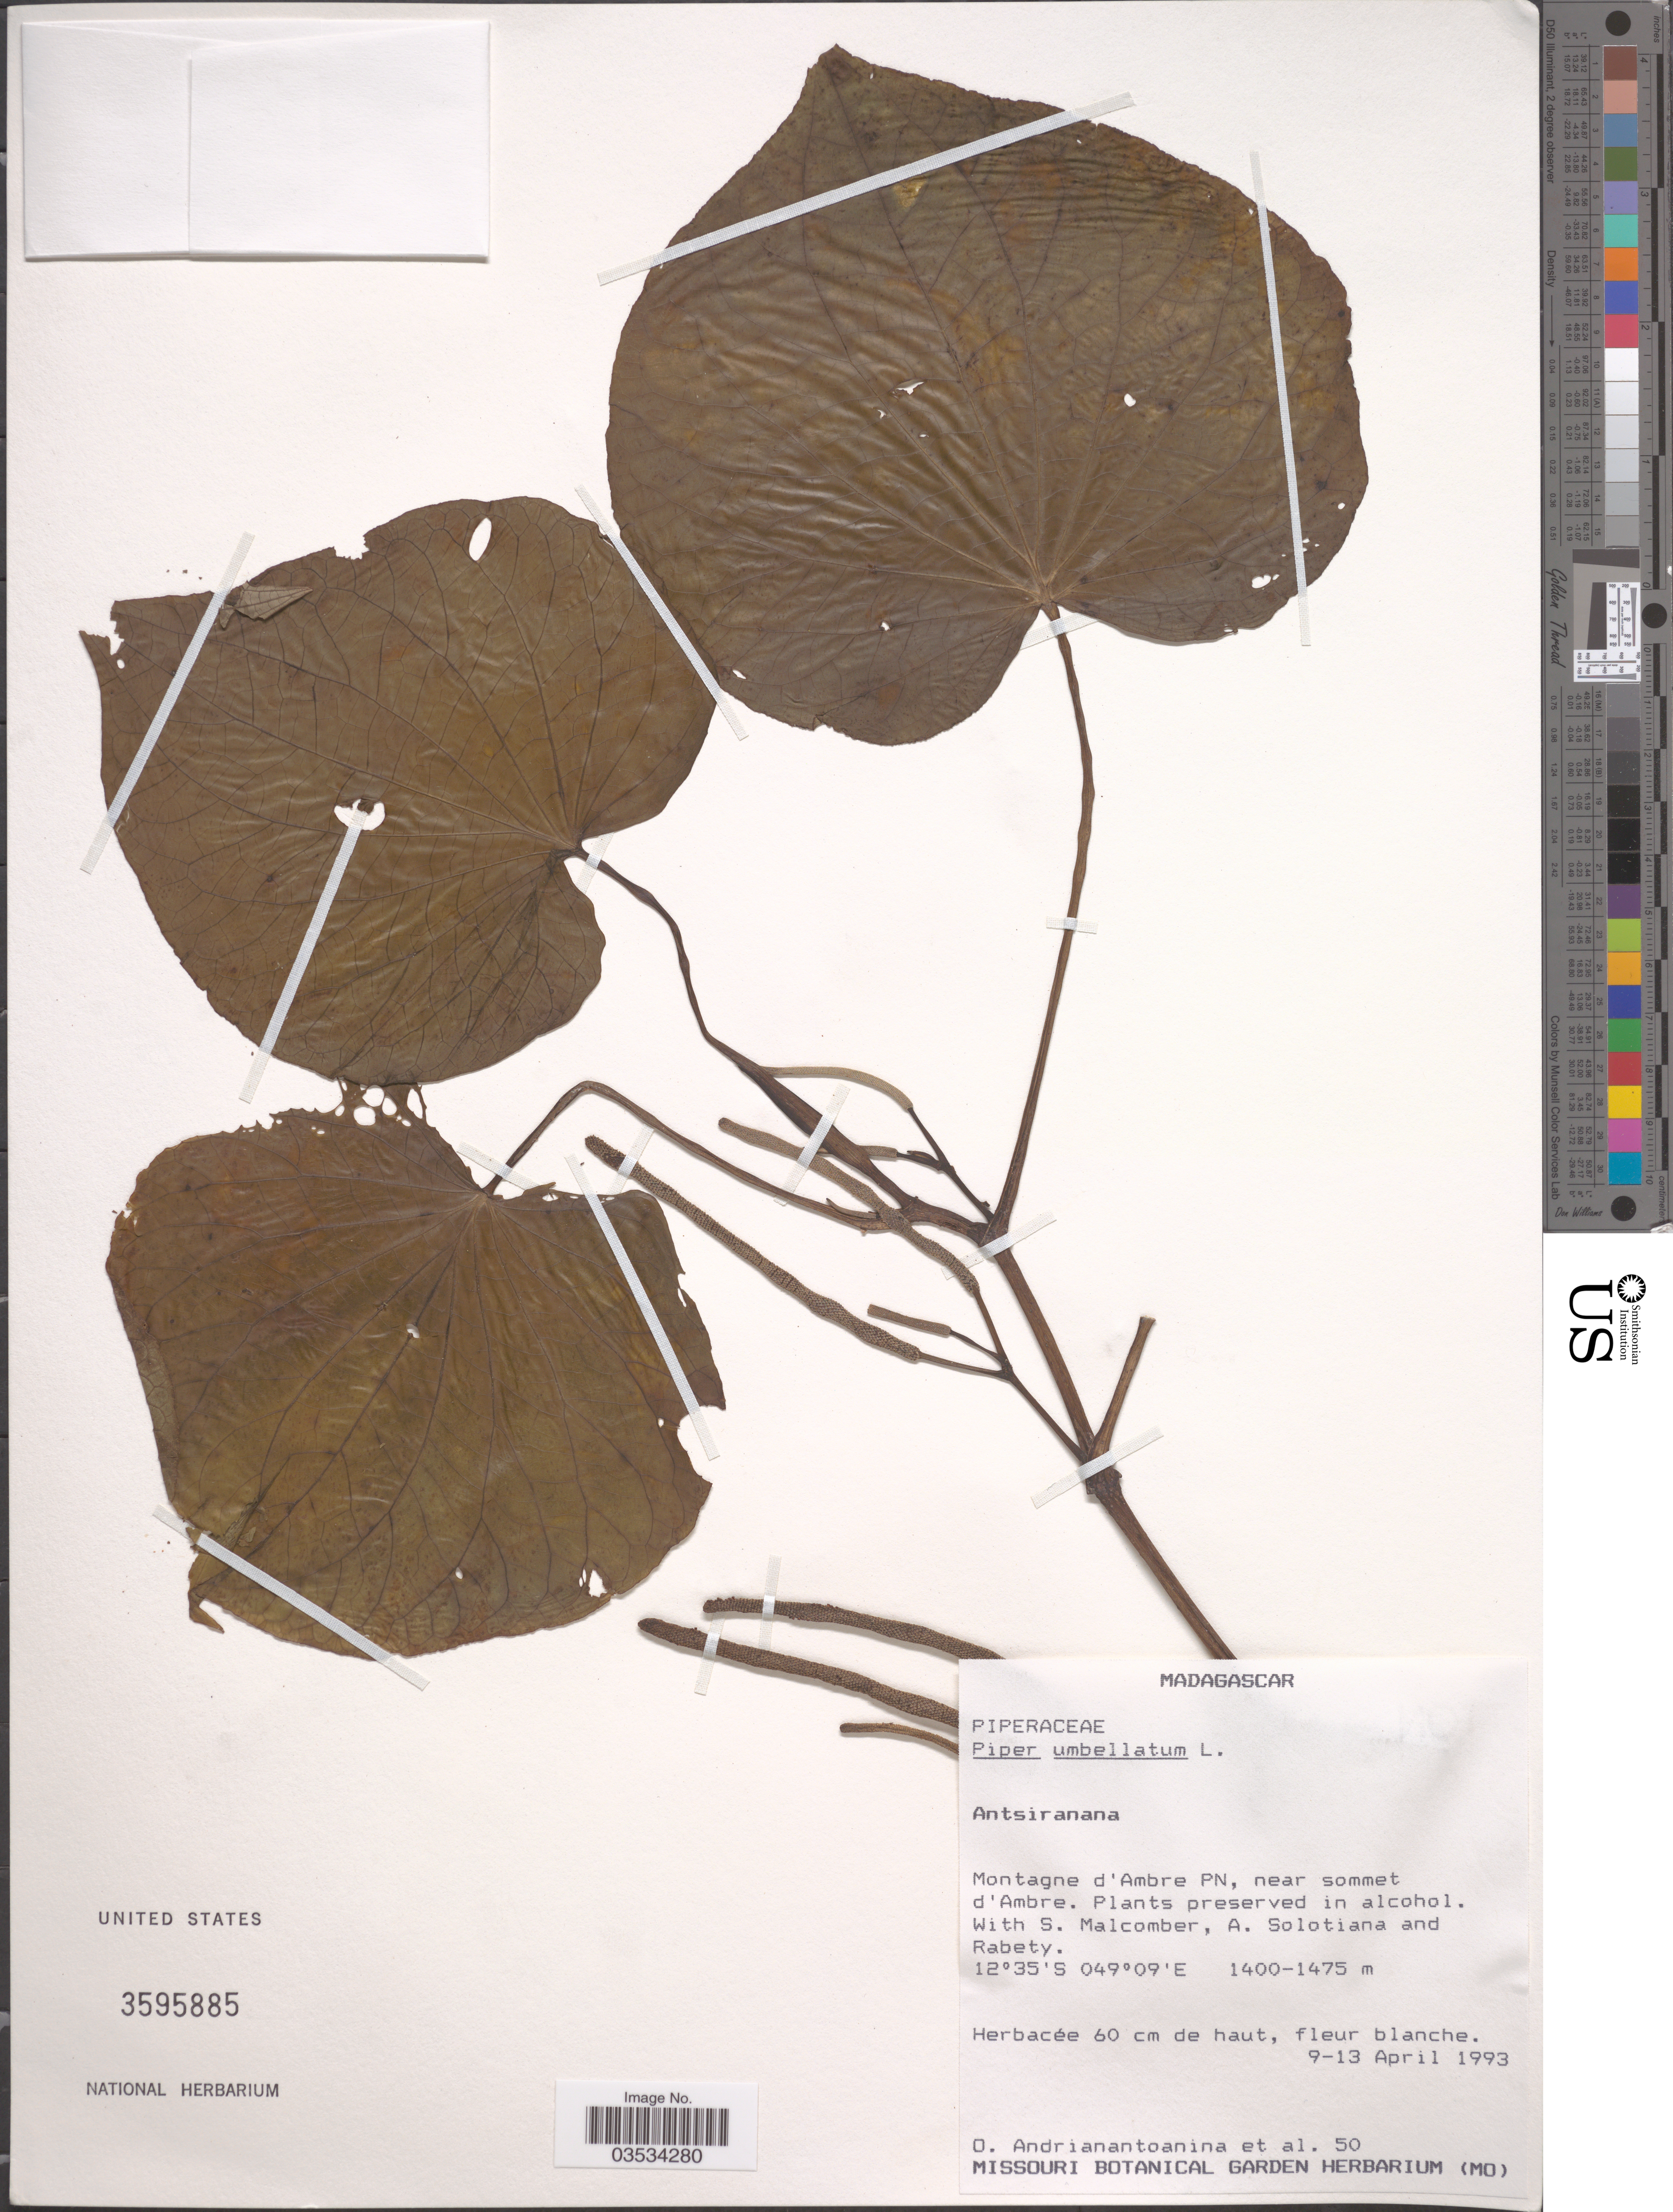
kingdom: Plantae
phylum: Tracheophyta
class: Magnoliopsida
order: Piperales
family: Piperaceae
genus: Piper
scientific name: Piper umbellatum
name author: L.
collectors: O. Andrianantoanina, S. T. Malcomber, A. Solotiana & J. Rabety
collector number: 50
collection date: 1993-04-09/1993-04-13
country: Madagascar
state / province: Diana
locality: Montagne d'Ambre PN, near sommet d'Ambre.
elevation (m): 1400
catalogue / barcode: US 3595885